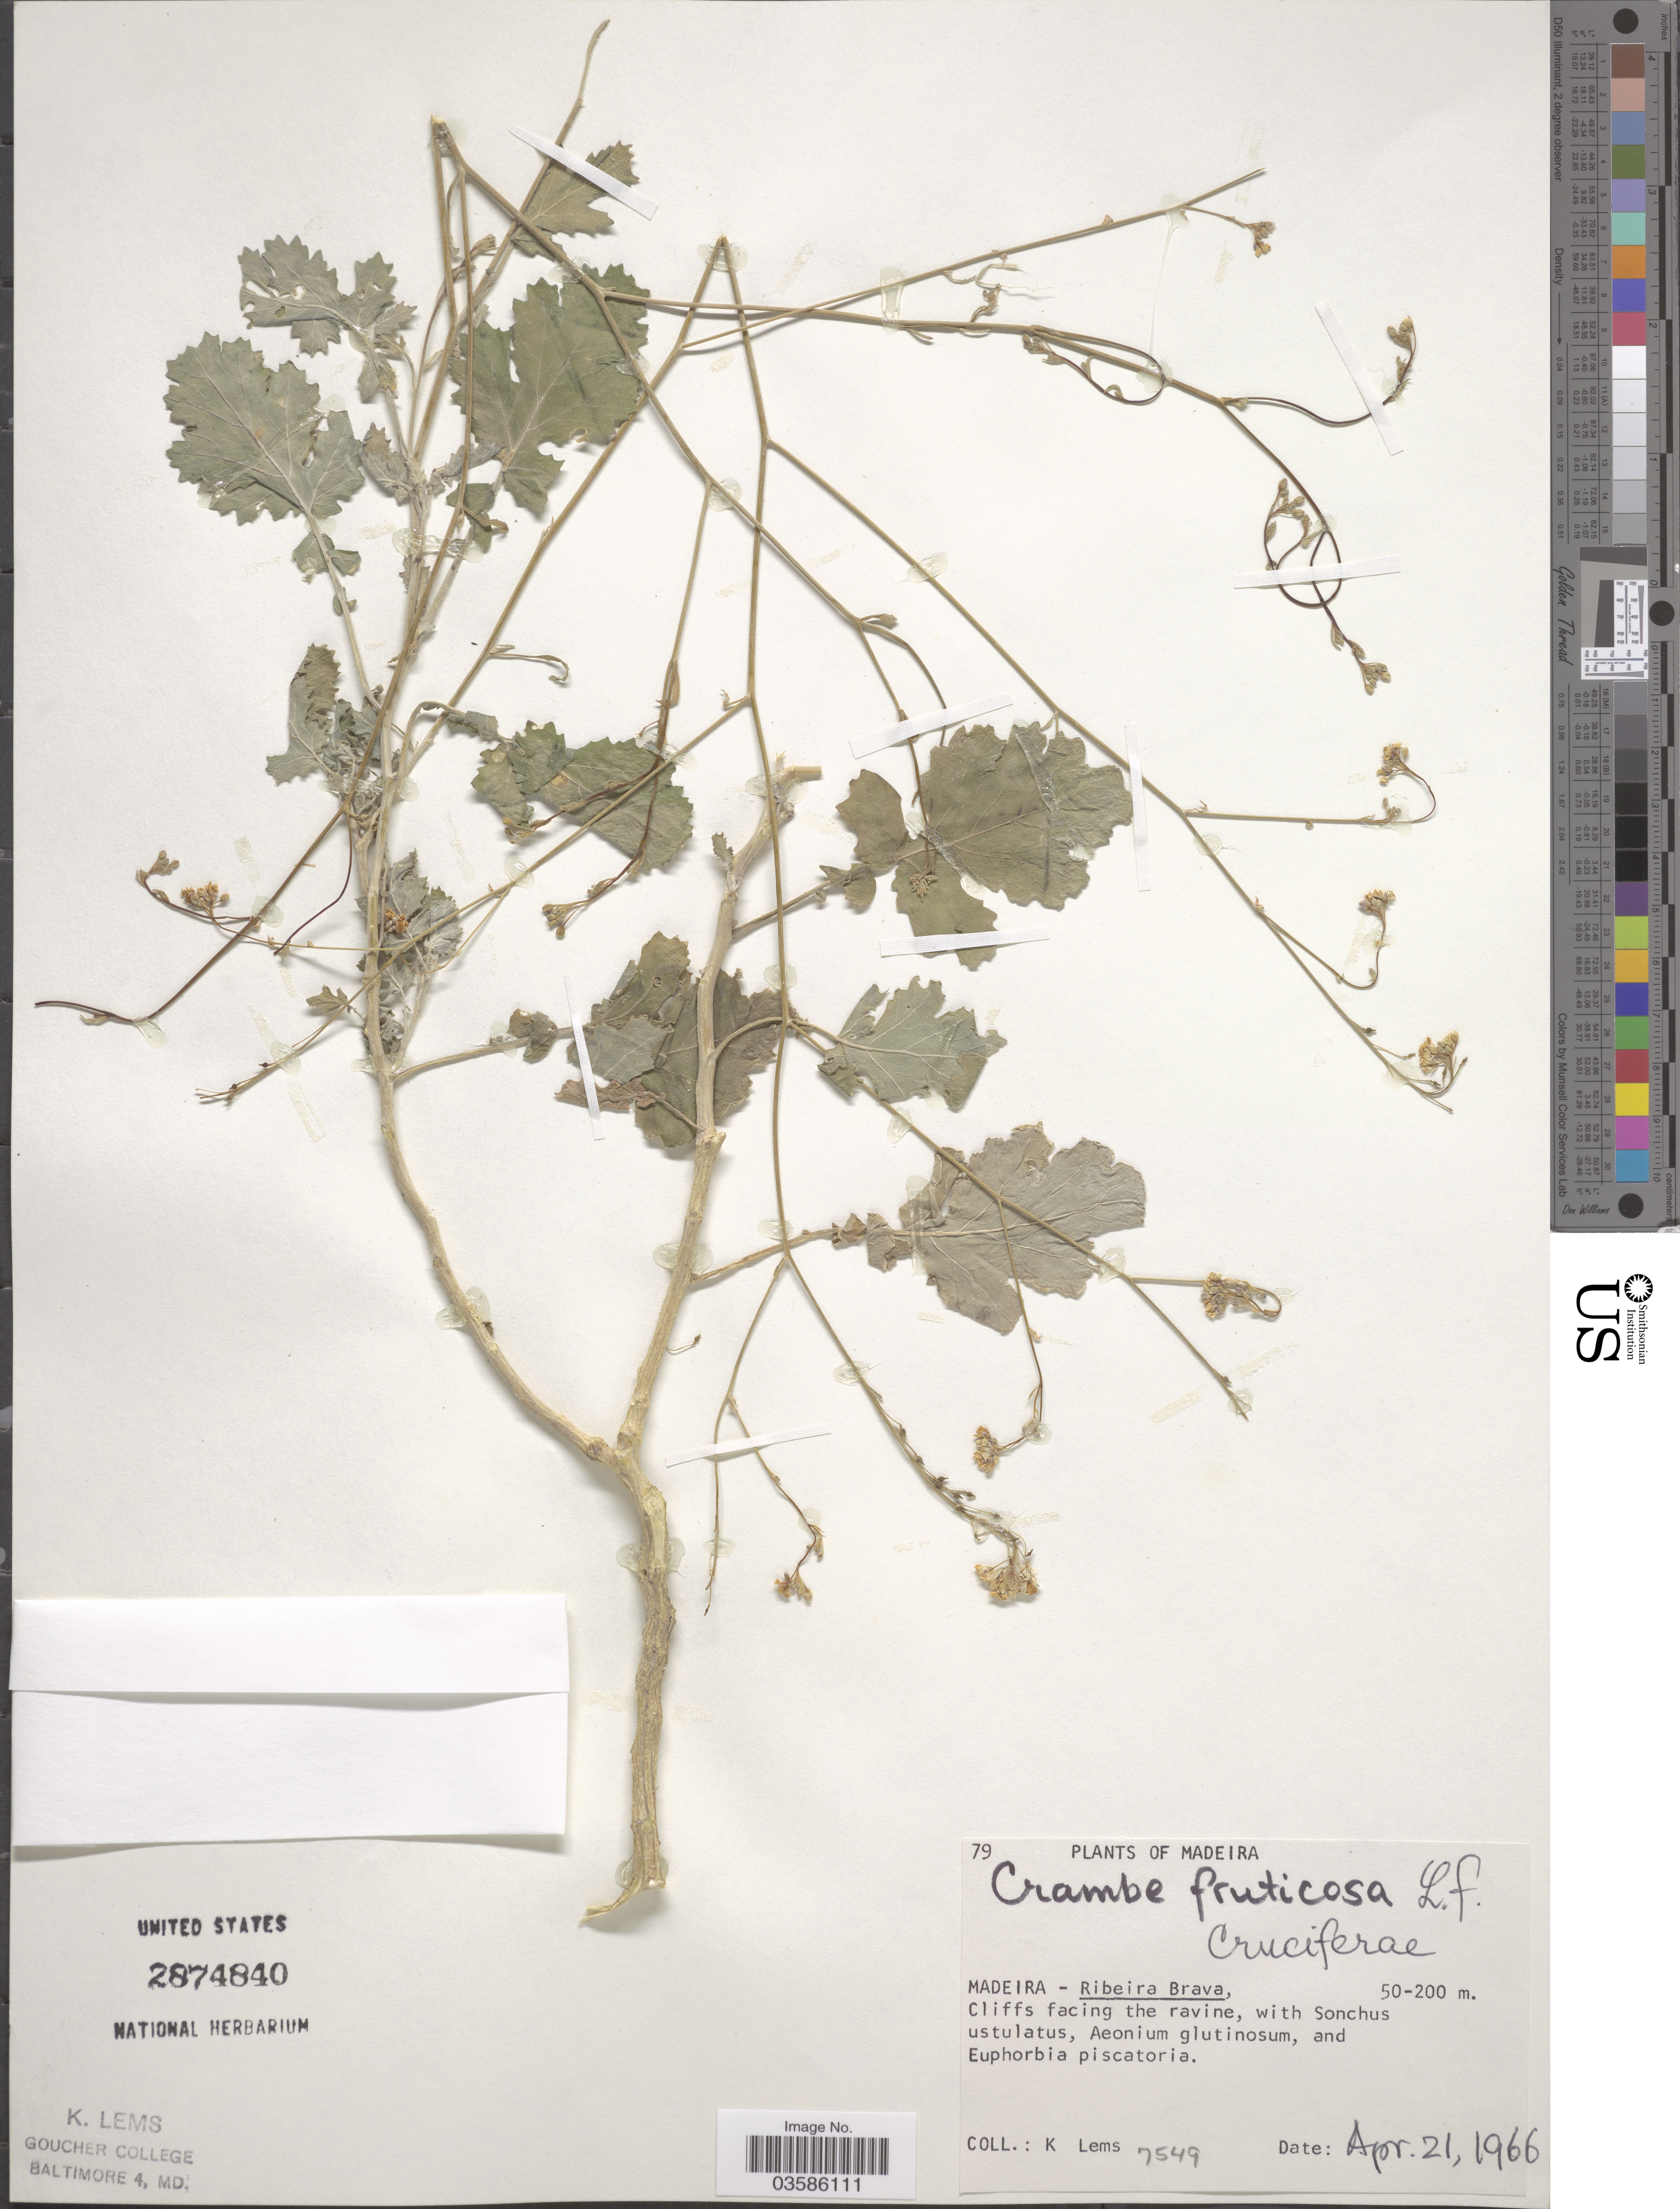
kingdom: Plantae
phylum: Tracheophyta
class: Magnoliopsida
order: Brassicales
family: Brassicaceae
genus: Crambe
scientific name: Crambe fruticosa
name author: L. f.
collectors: K. Lems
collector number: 7549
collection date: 1966-04-21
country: Portugal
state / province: Madeira (Aut. Reg.)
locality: Madeira - Ribeira Brava.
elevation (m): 50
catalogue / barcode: US 2874840